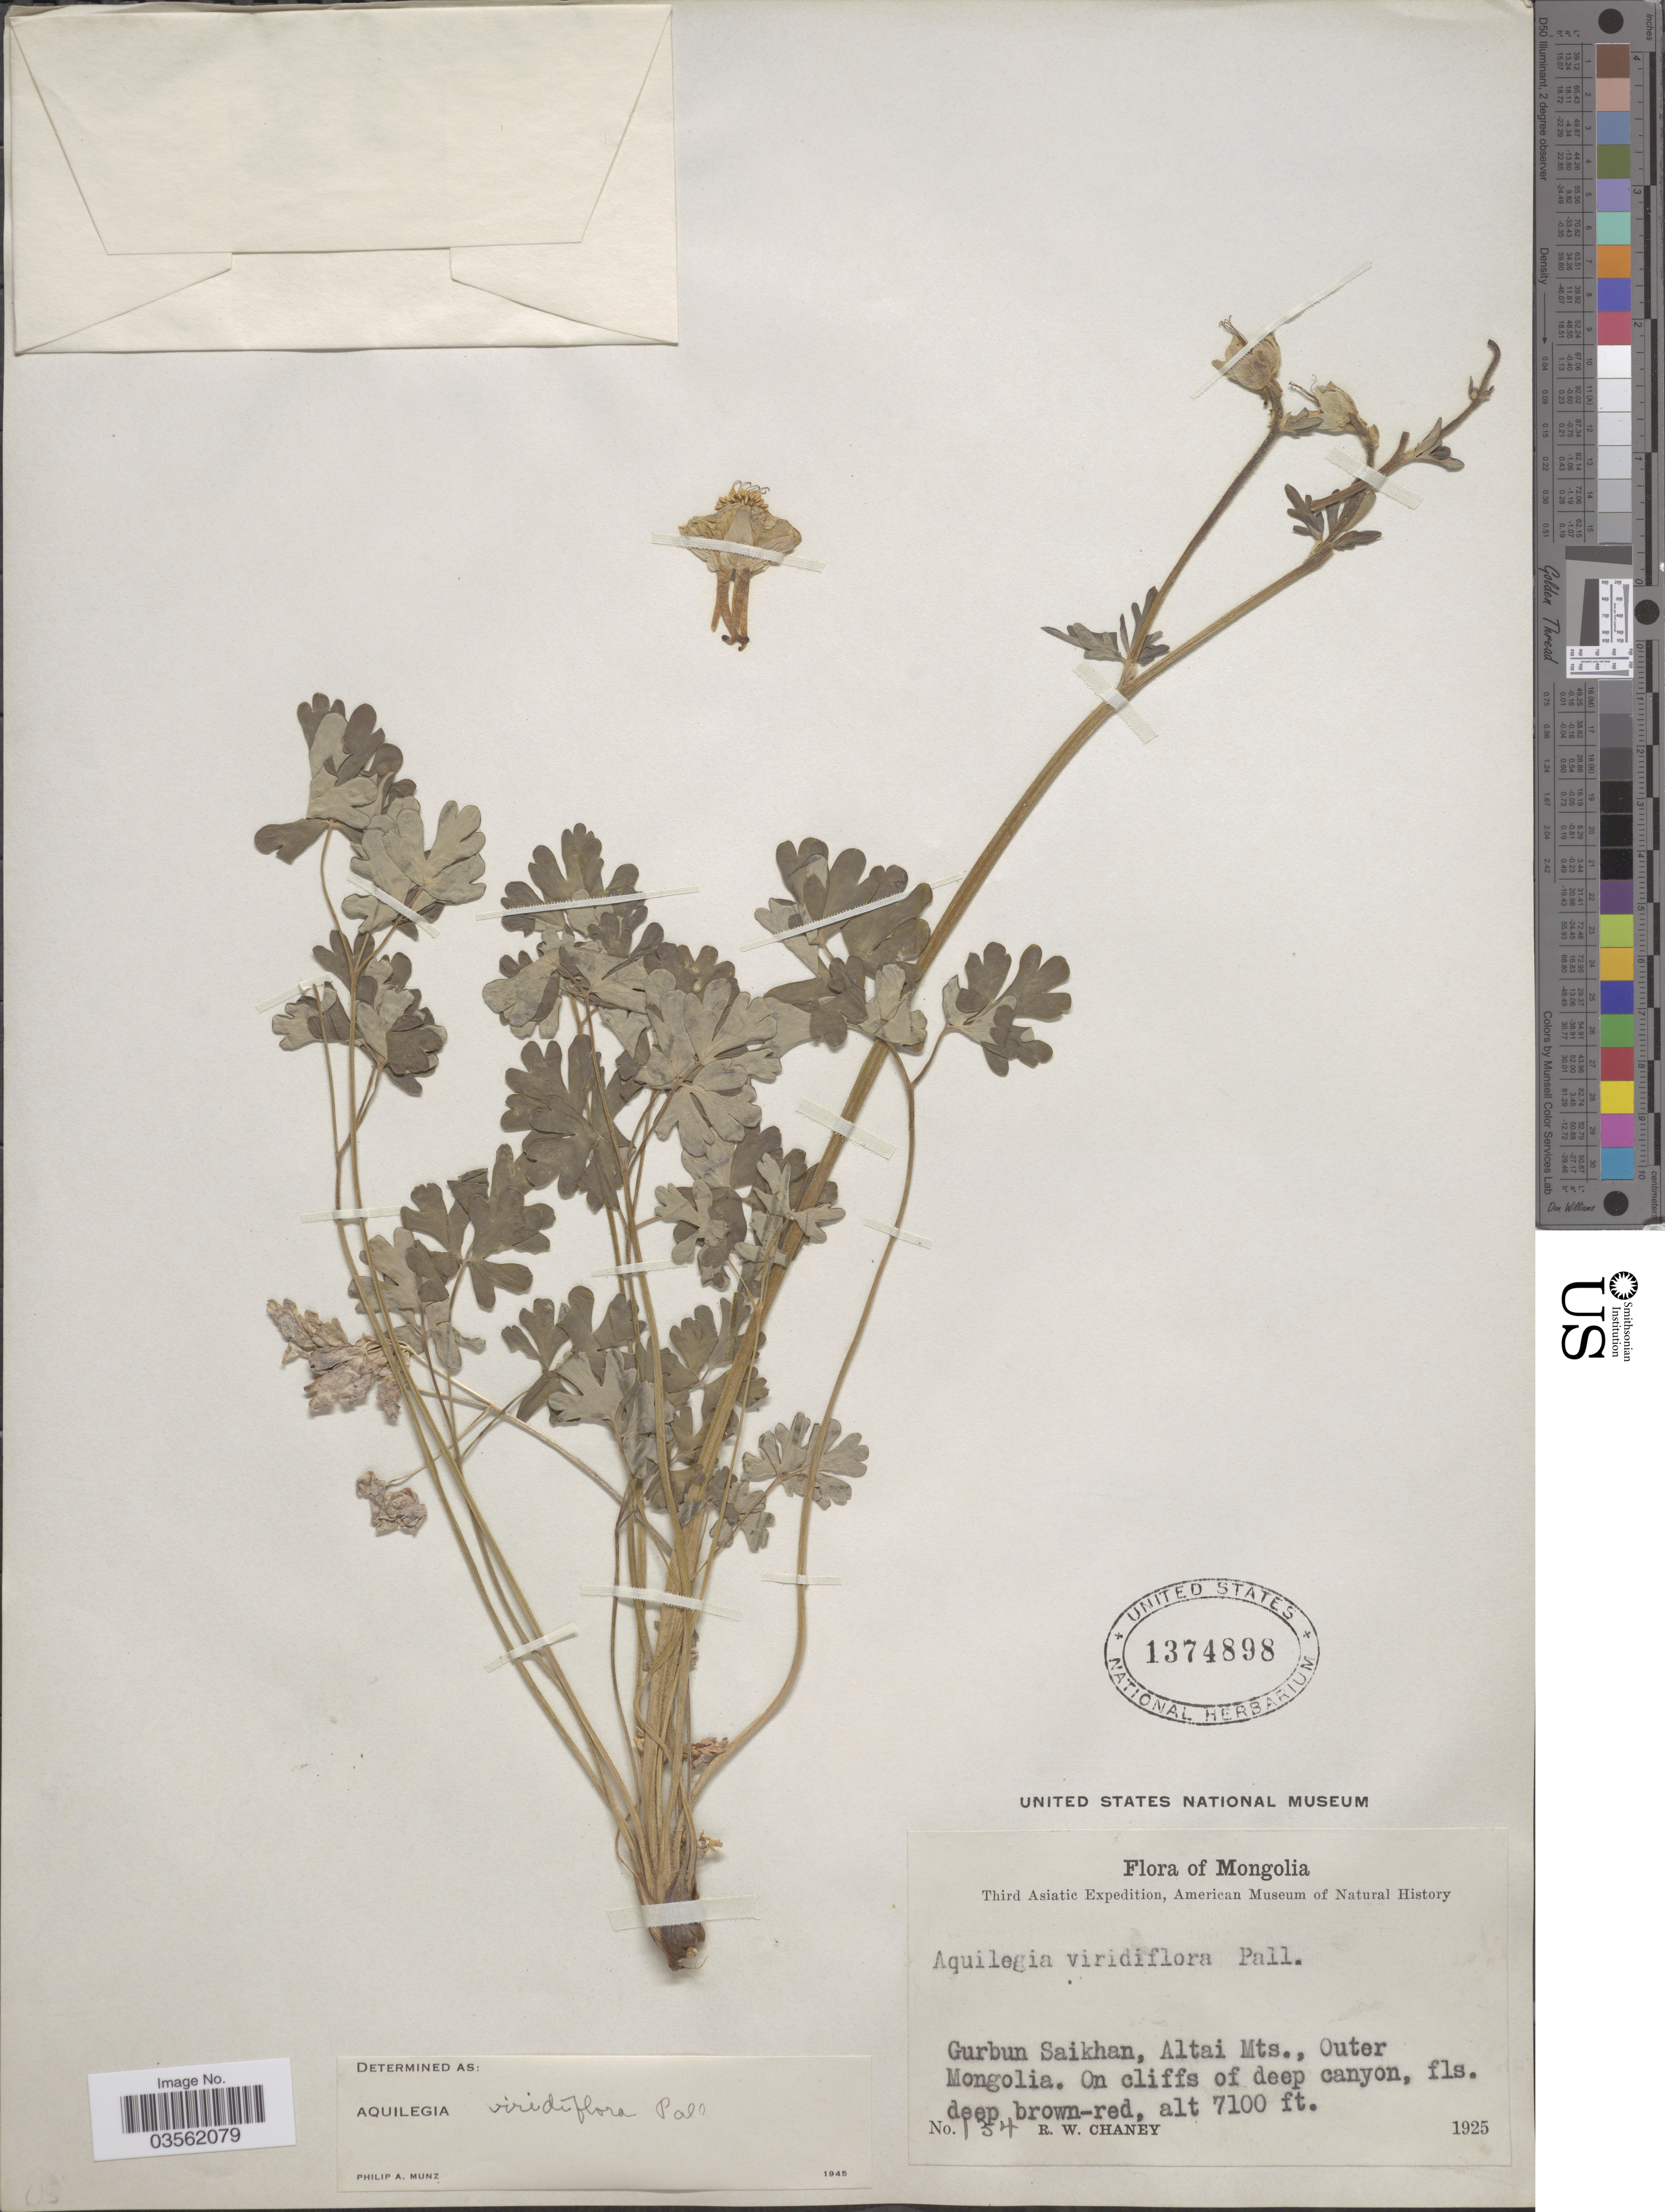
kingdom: Plantae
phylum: Tracheophyta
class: Magnoliopsida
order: Ranunculales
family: Ranunculaceae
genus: Aquilegia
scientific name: Aquilegia viridiflora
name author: Pall.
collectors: R. Chaney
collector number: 134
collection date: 1925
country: Mongolia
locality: Gurbun Saikhan, Altai Mts., Outer Mongolia.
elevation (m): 2164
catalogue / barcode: US 1374898